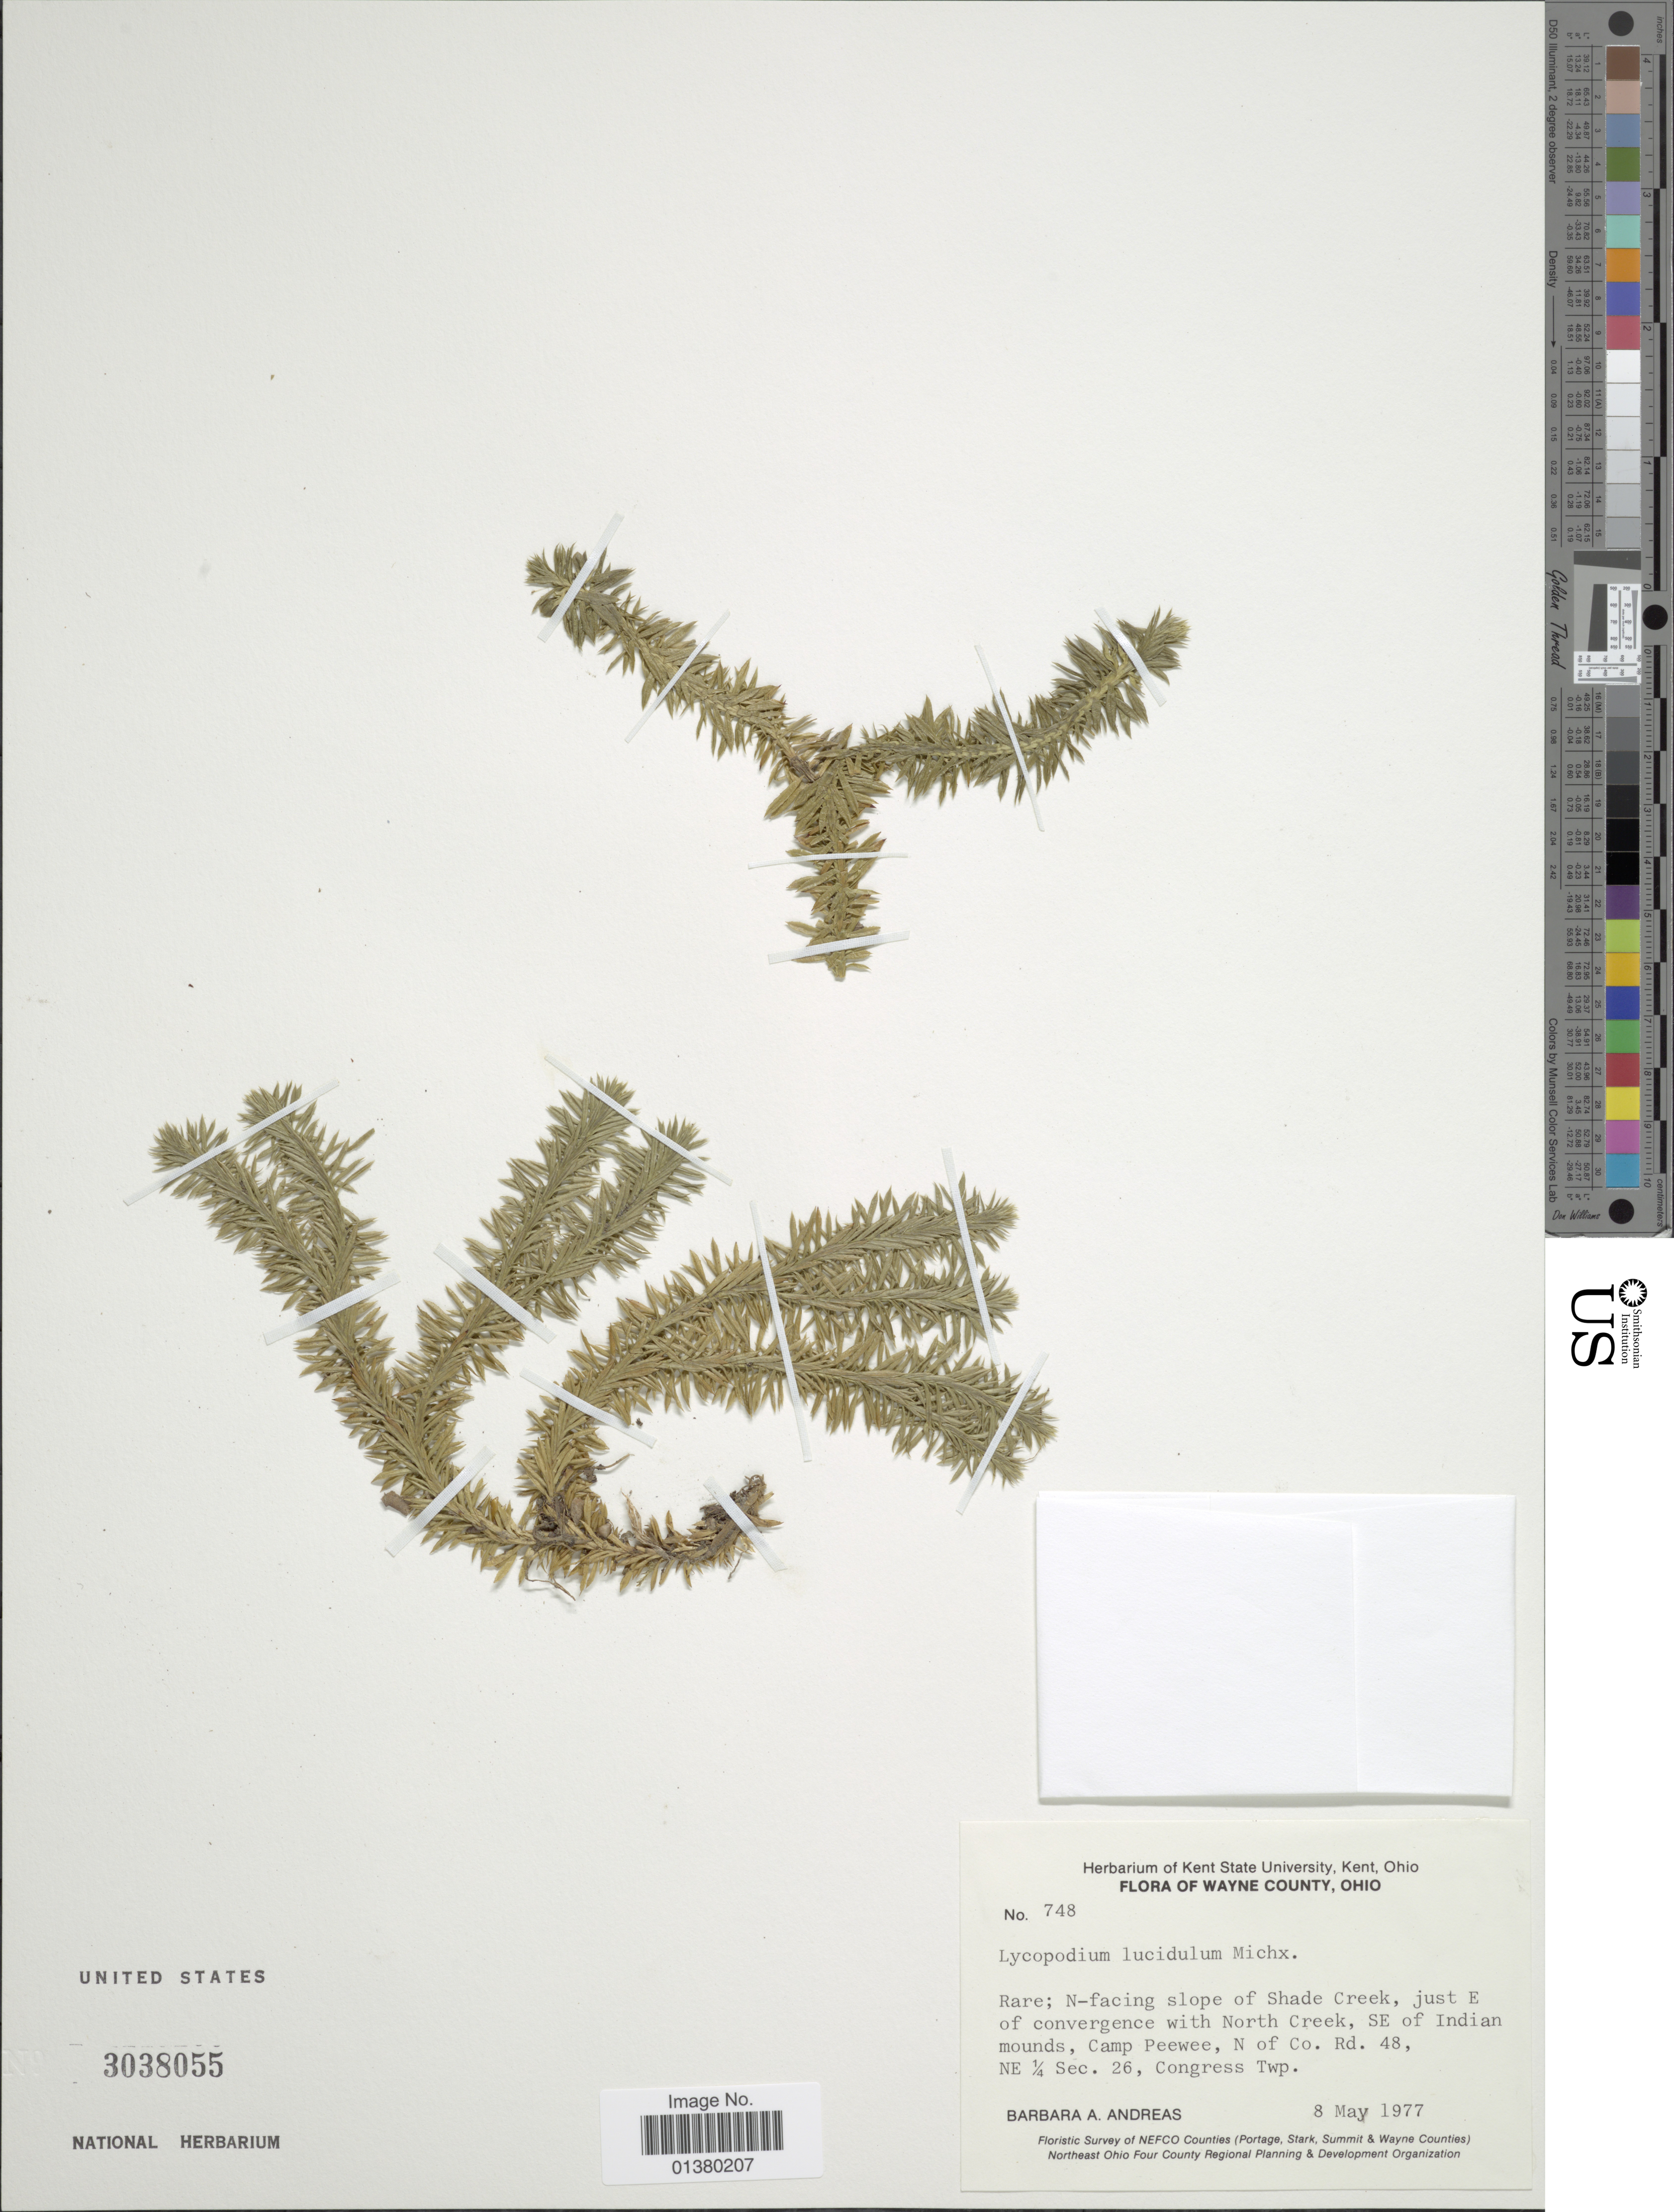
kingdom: Plantae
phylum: Tracheophyta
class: Lycopodiopsida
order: Lycopodiales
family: Lycopodiaceae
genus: Huperzia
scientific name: Huperzia lucidula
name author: (Michx.) Trevis.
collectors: B. A. Andreas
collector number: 748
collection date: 1977-05-08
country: United States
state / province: Ohio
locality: Wayne County, Rare; N-facing slope of Shade Creek, just E of convergence with North Creek, SE of Indian mounds, Camp Peewee, N of Co. Rd. 48, NE ¼ Sec 26, Congress Twp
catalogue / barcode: US 3038055